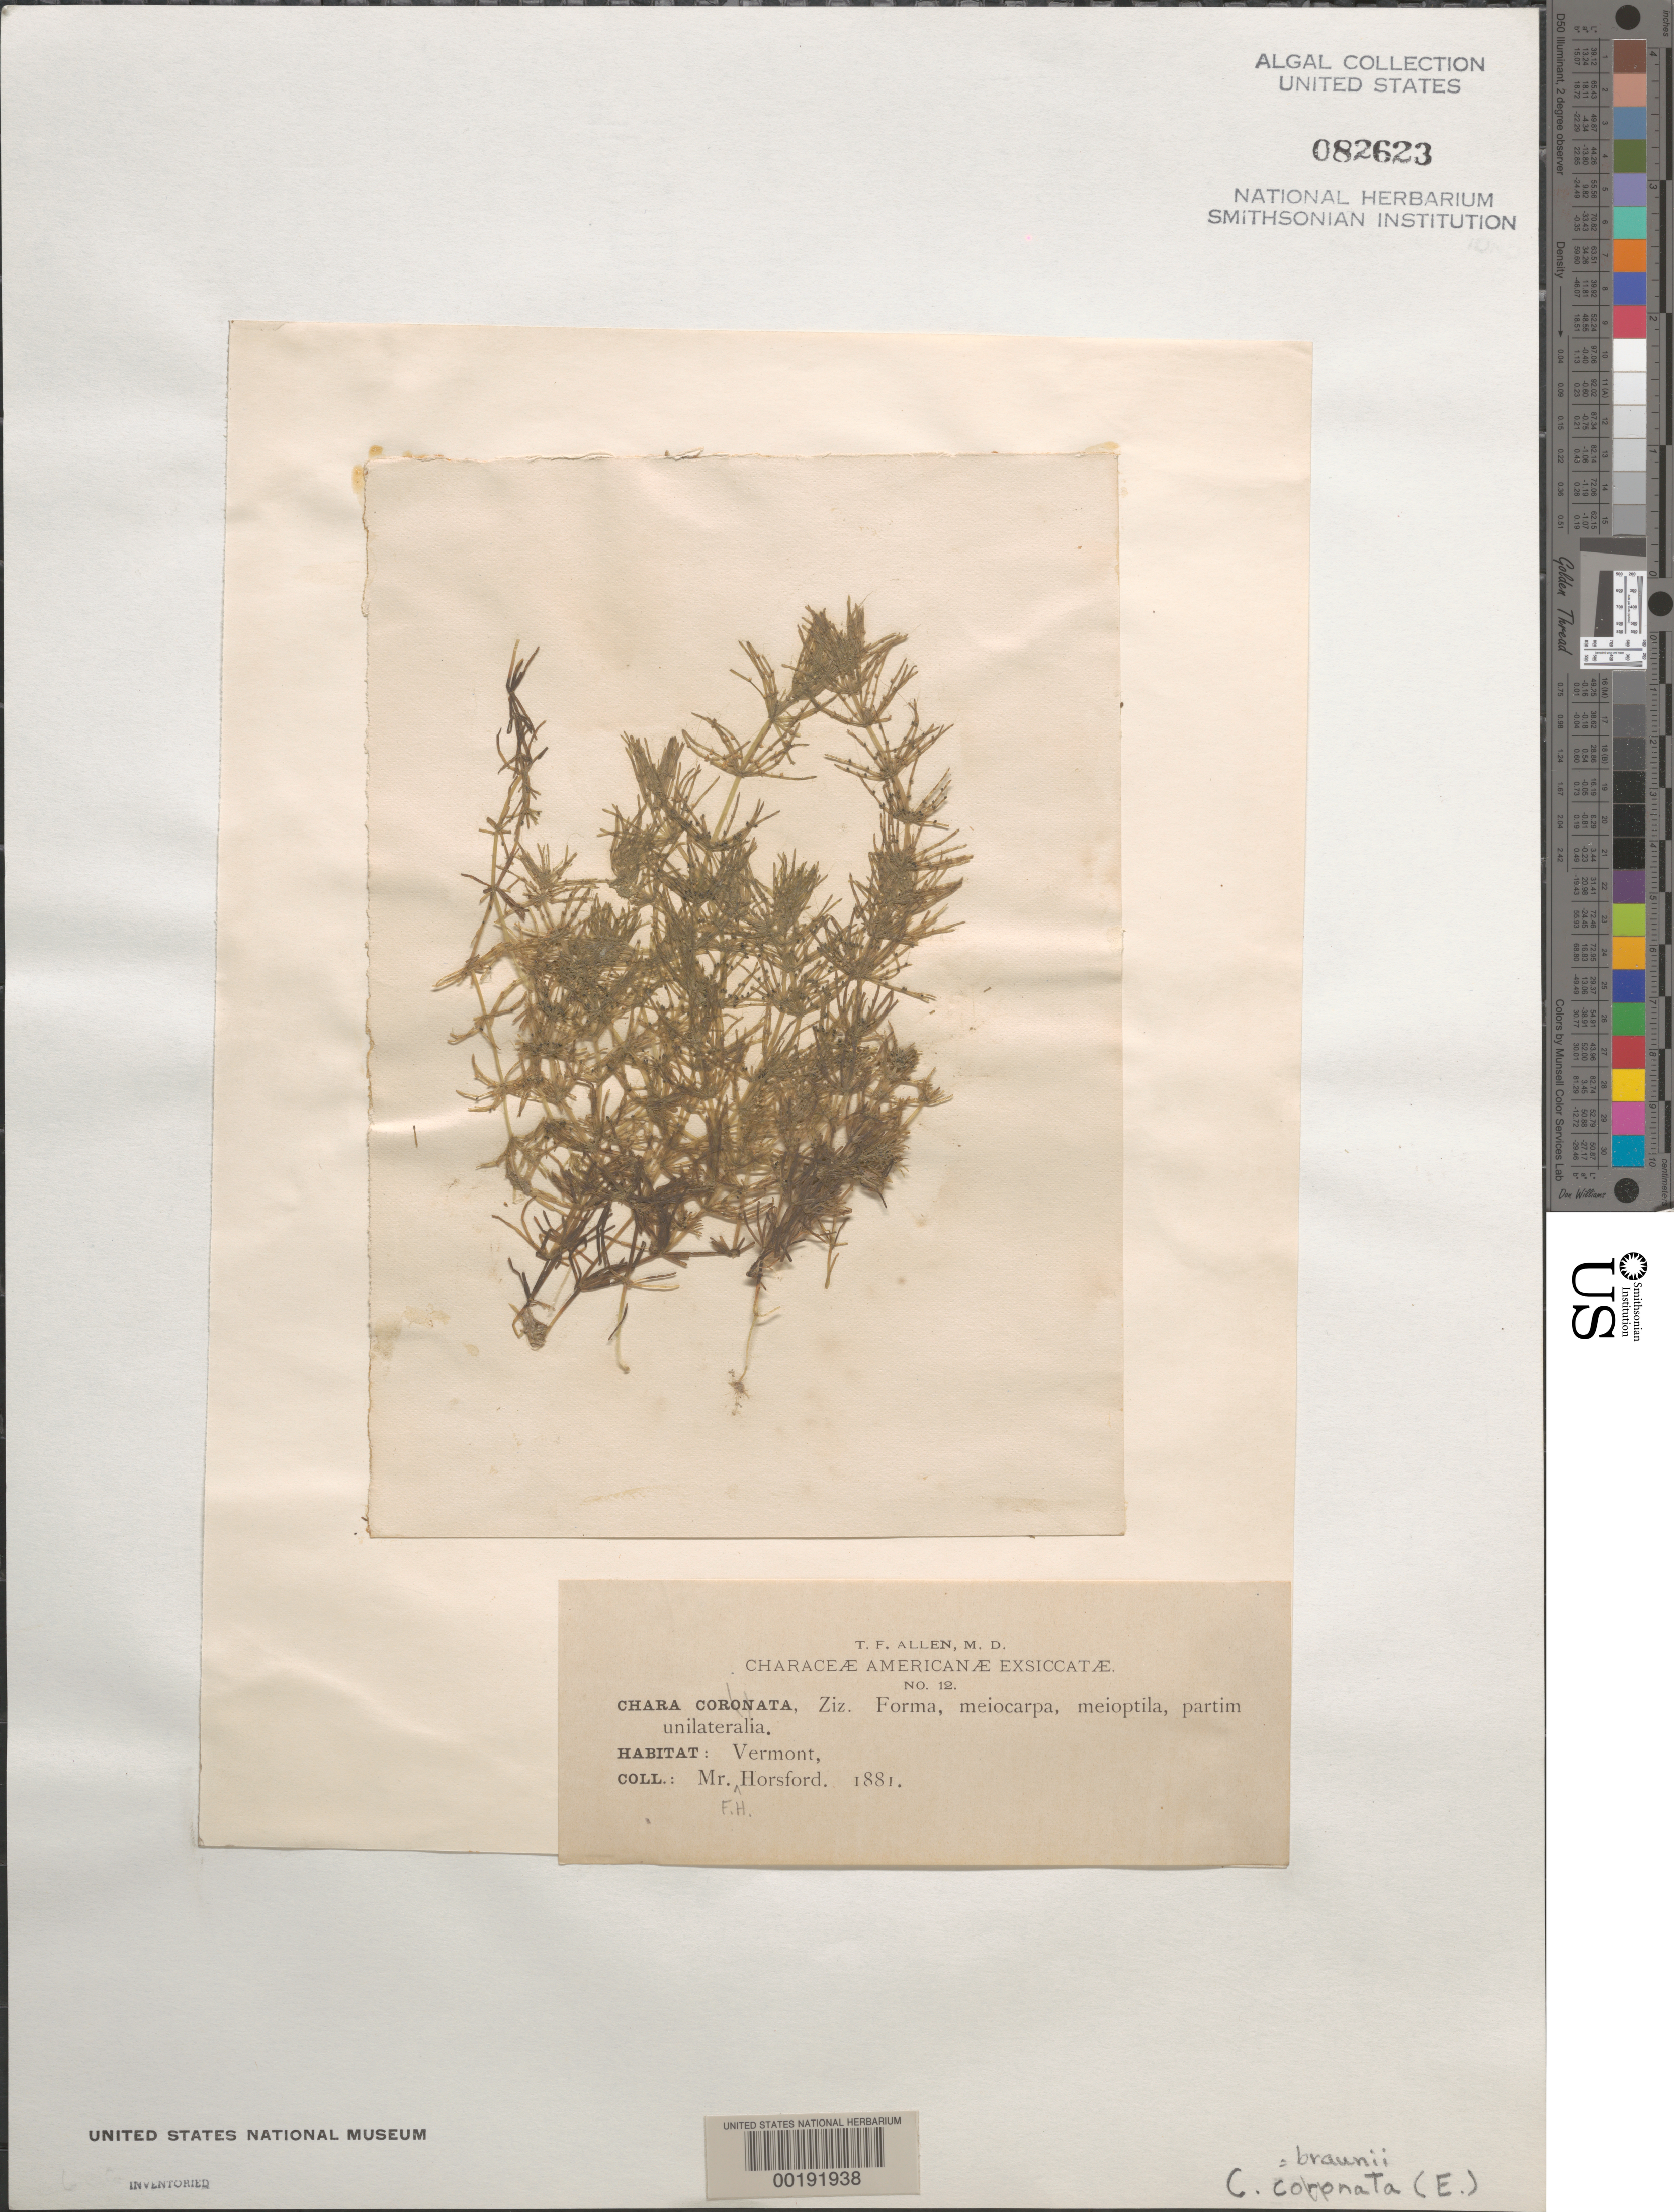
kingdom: Plantae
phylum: Charophyta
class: Charophyceae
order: Charales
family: Characeae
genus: Chara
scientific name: Chara braunii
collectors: F. Horsford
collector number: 12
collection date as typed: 1881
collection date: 1881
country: United States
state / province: Vermont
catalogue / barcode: US 82623